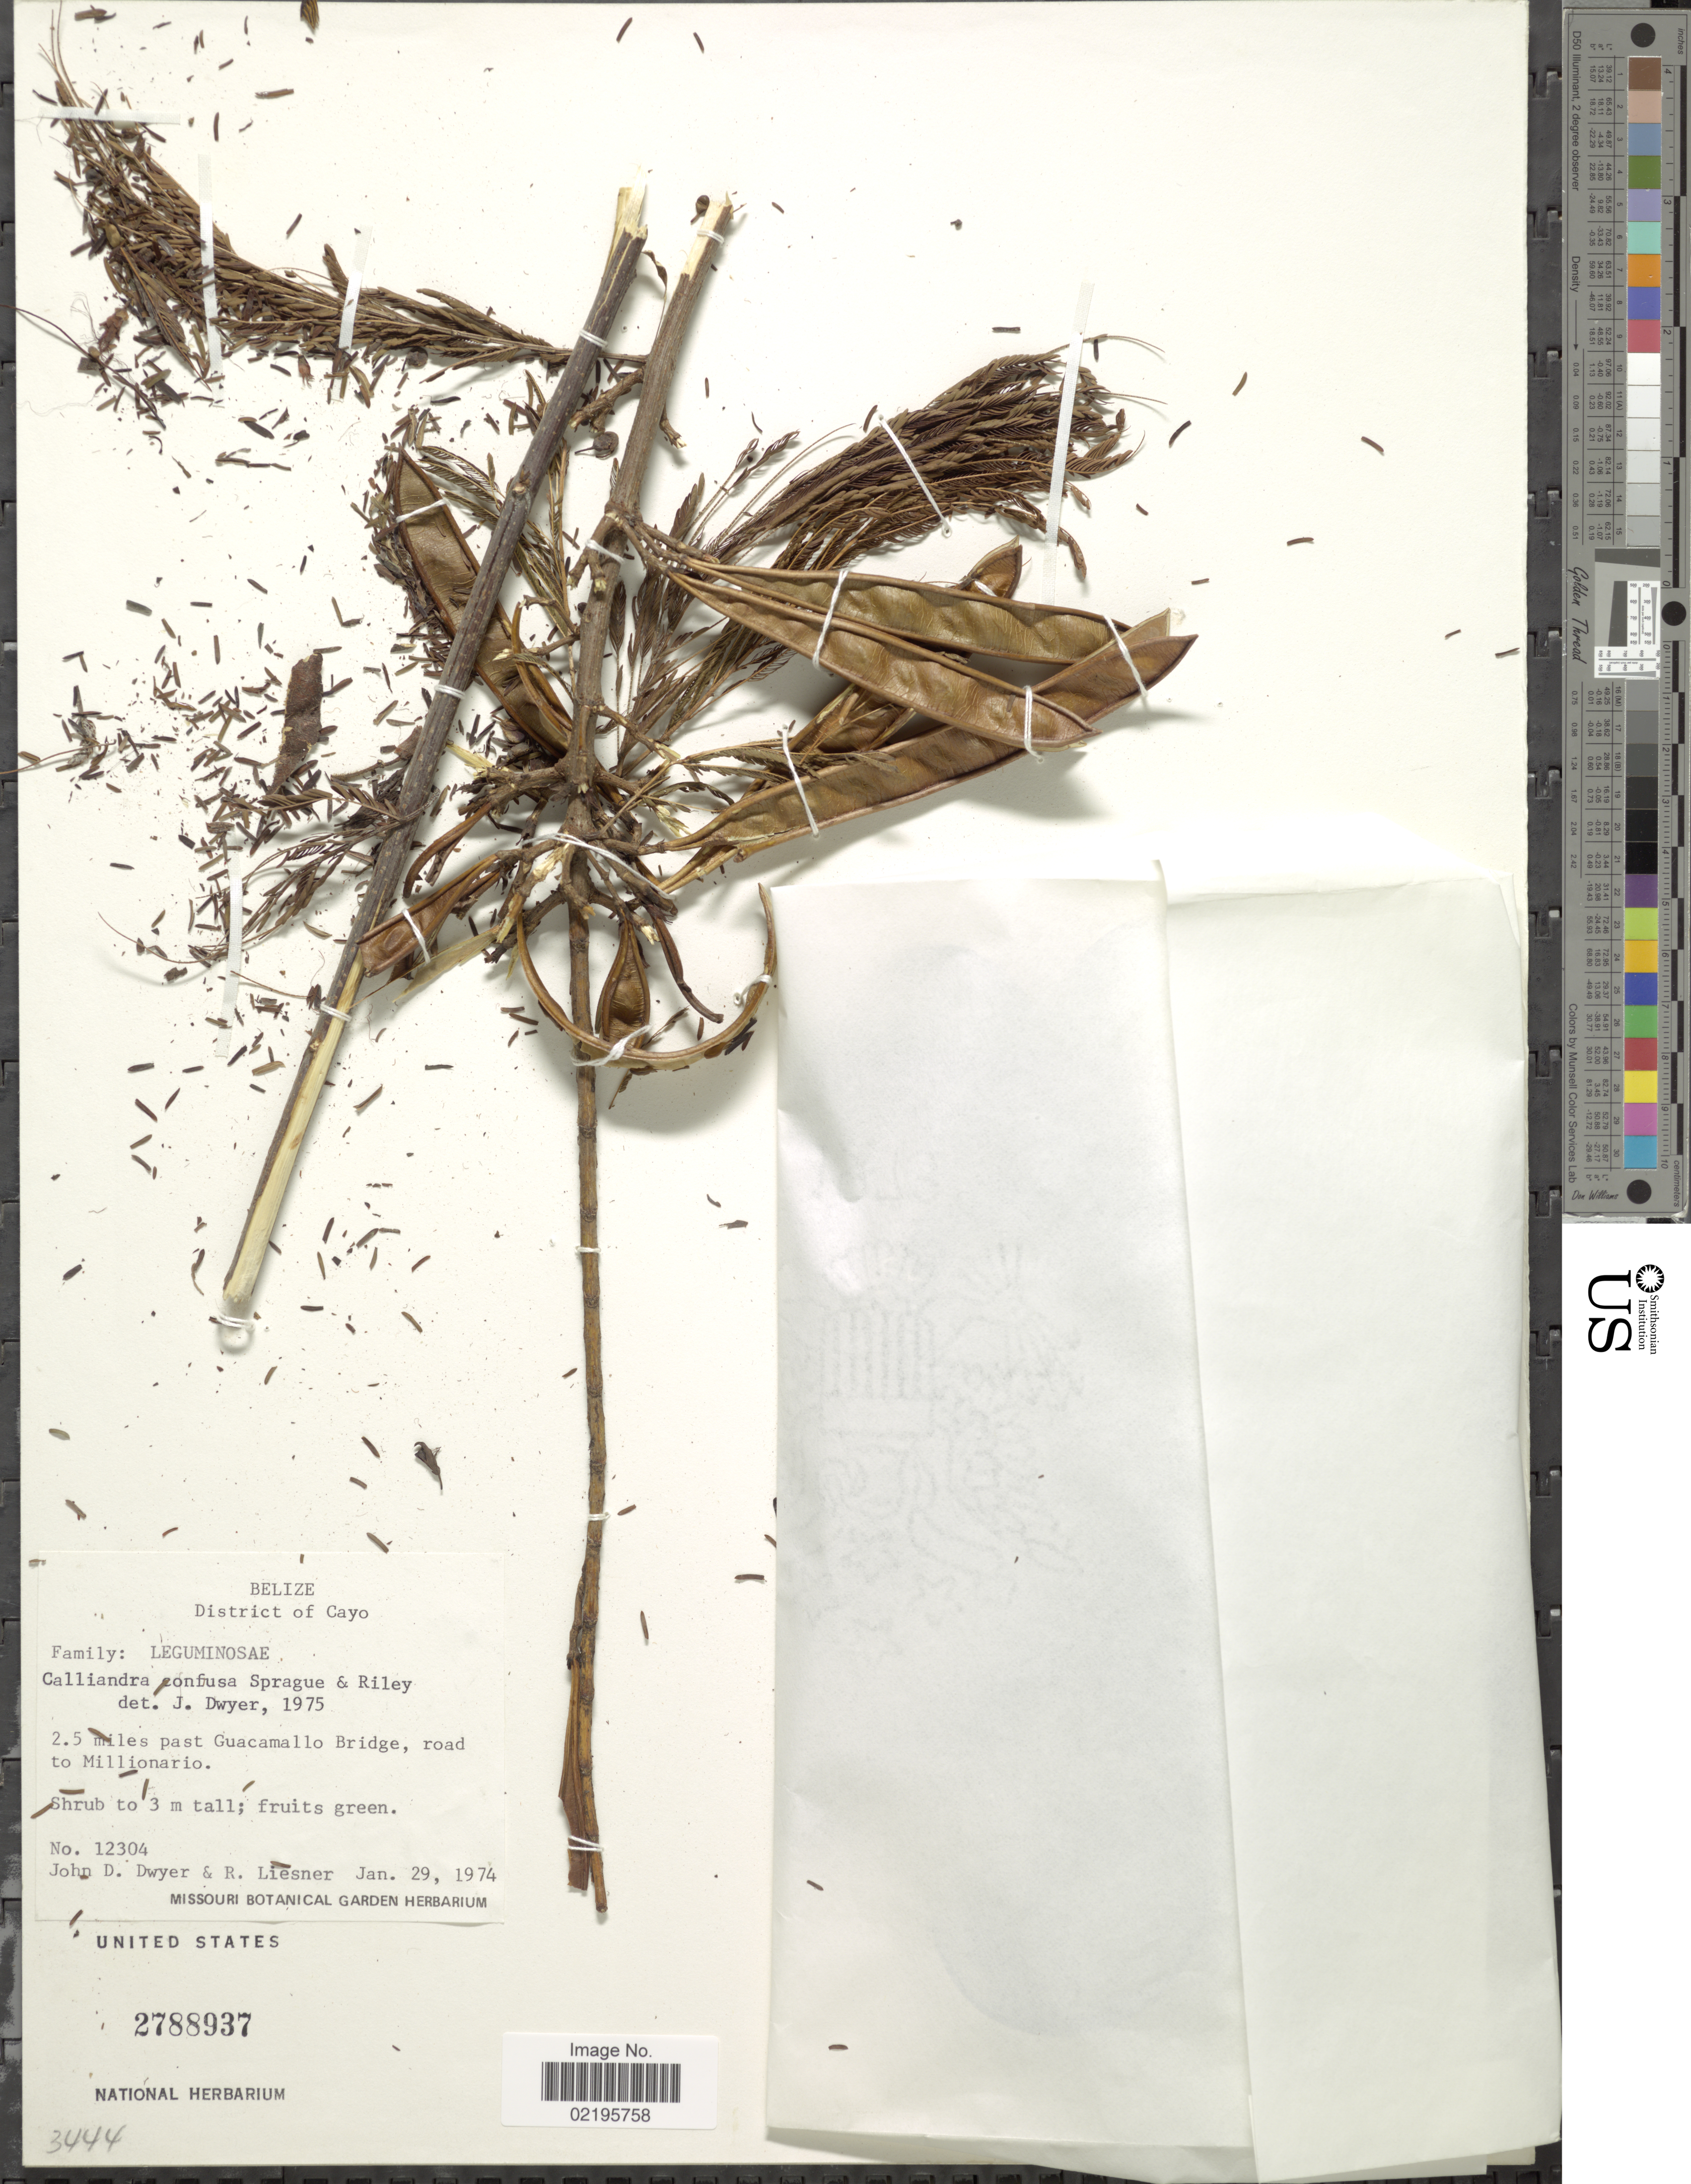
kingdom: Plantae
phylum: Tracheophyta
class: Magnoliopsida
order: Fabales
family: Fabaceae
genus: Calliandra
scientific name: Calliandra calothyrsus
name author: Meisn.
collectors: J. D. Dwyer & R. L. Liesner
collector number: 12304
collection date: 1974-01-29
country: Belize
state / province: Cayo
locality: District Cayo, 2.5 miles past Guacamallo Bridge, road to Millionario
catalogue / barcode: US 2788937